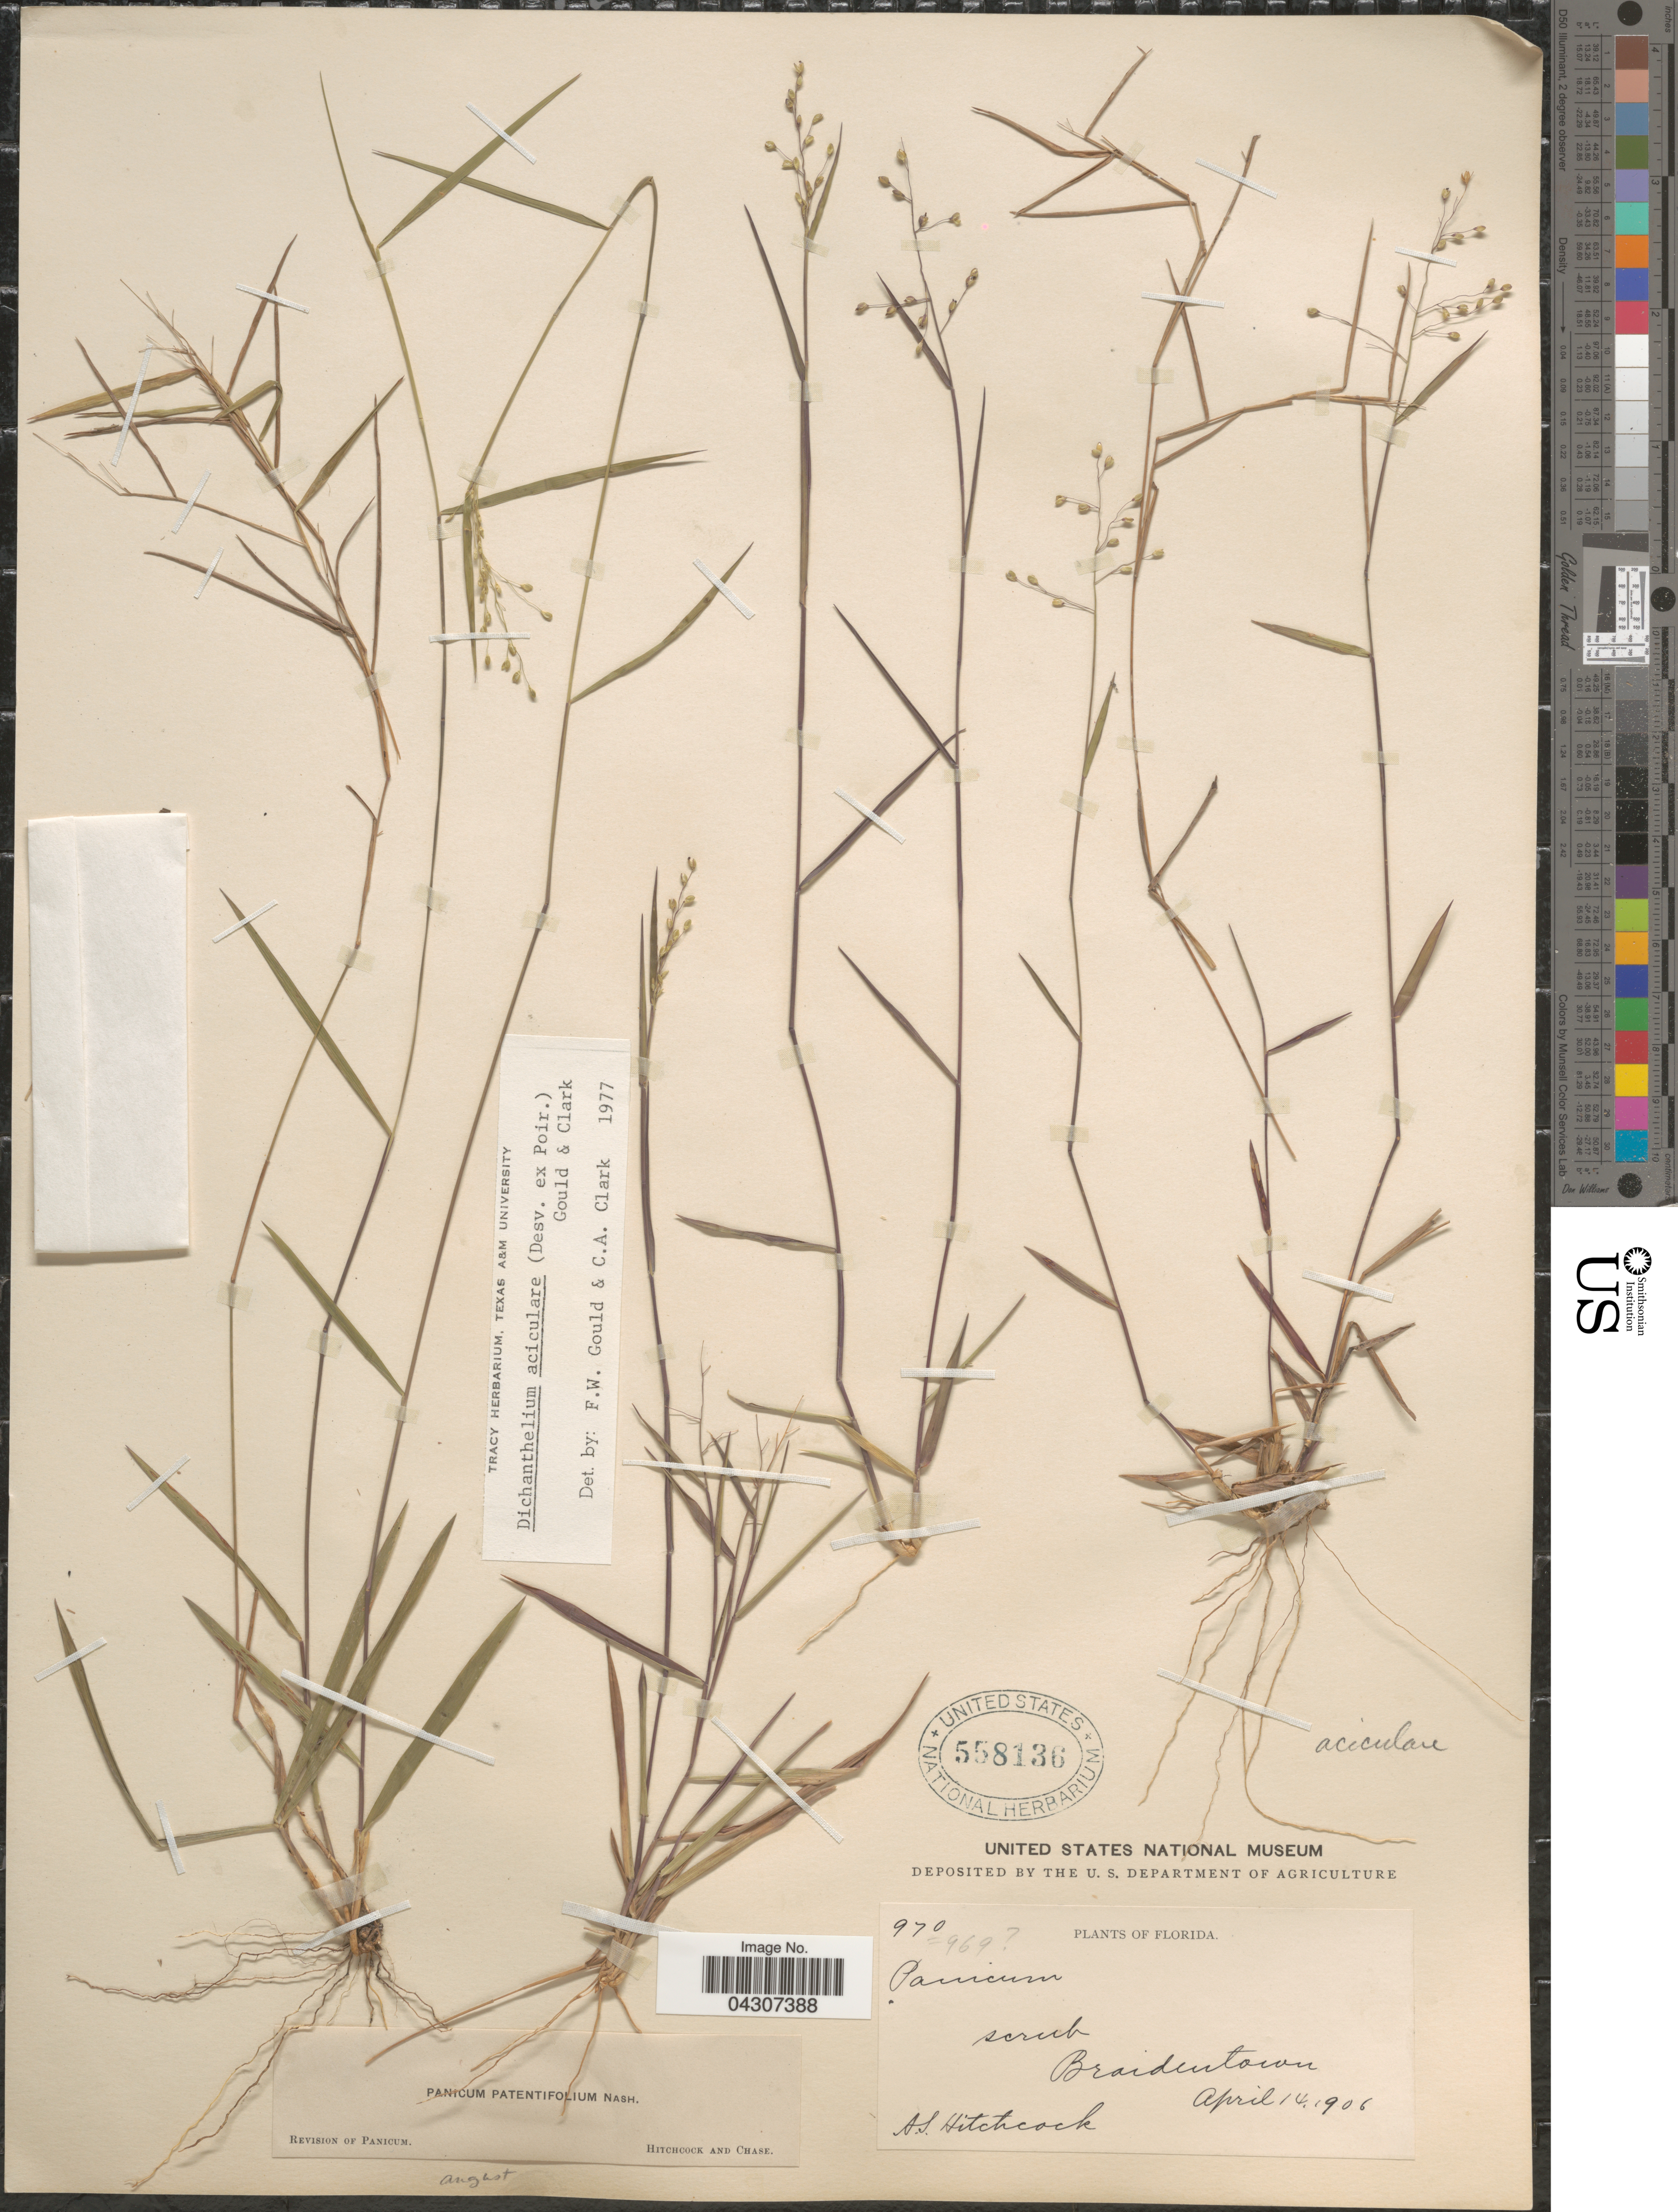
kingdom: Plantae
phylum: Tracheophyta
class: Liliopsida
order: Poales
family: Poaceae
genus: Dichanthelium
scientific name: Dichanthelium aciculare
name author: (Desv. ex Poir.) Gould & C.A. Clark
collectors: A. S. Hitchcock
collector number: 970=969?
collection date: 1906-04-14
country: United States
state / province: Florida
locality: Scrub. Braidentown.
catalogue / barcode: US 558136